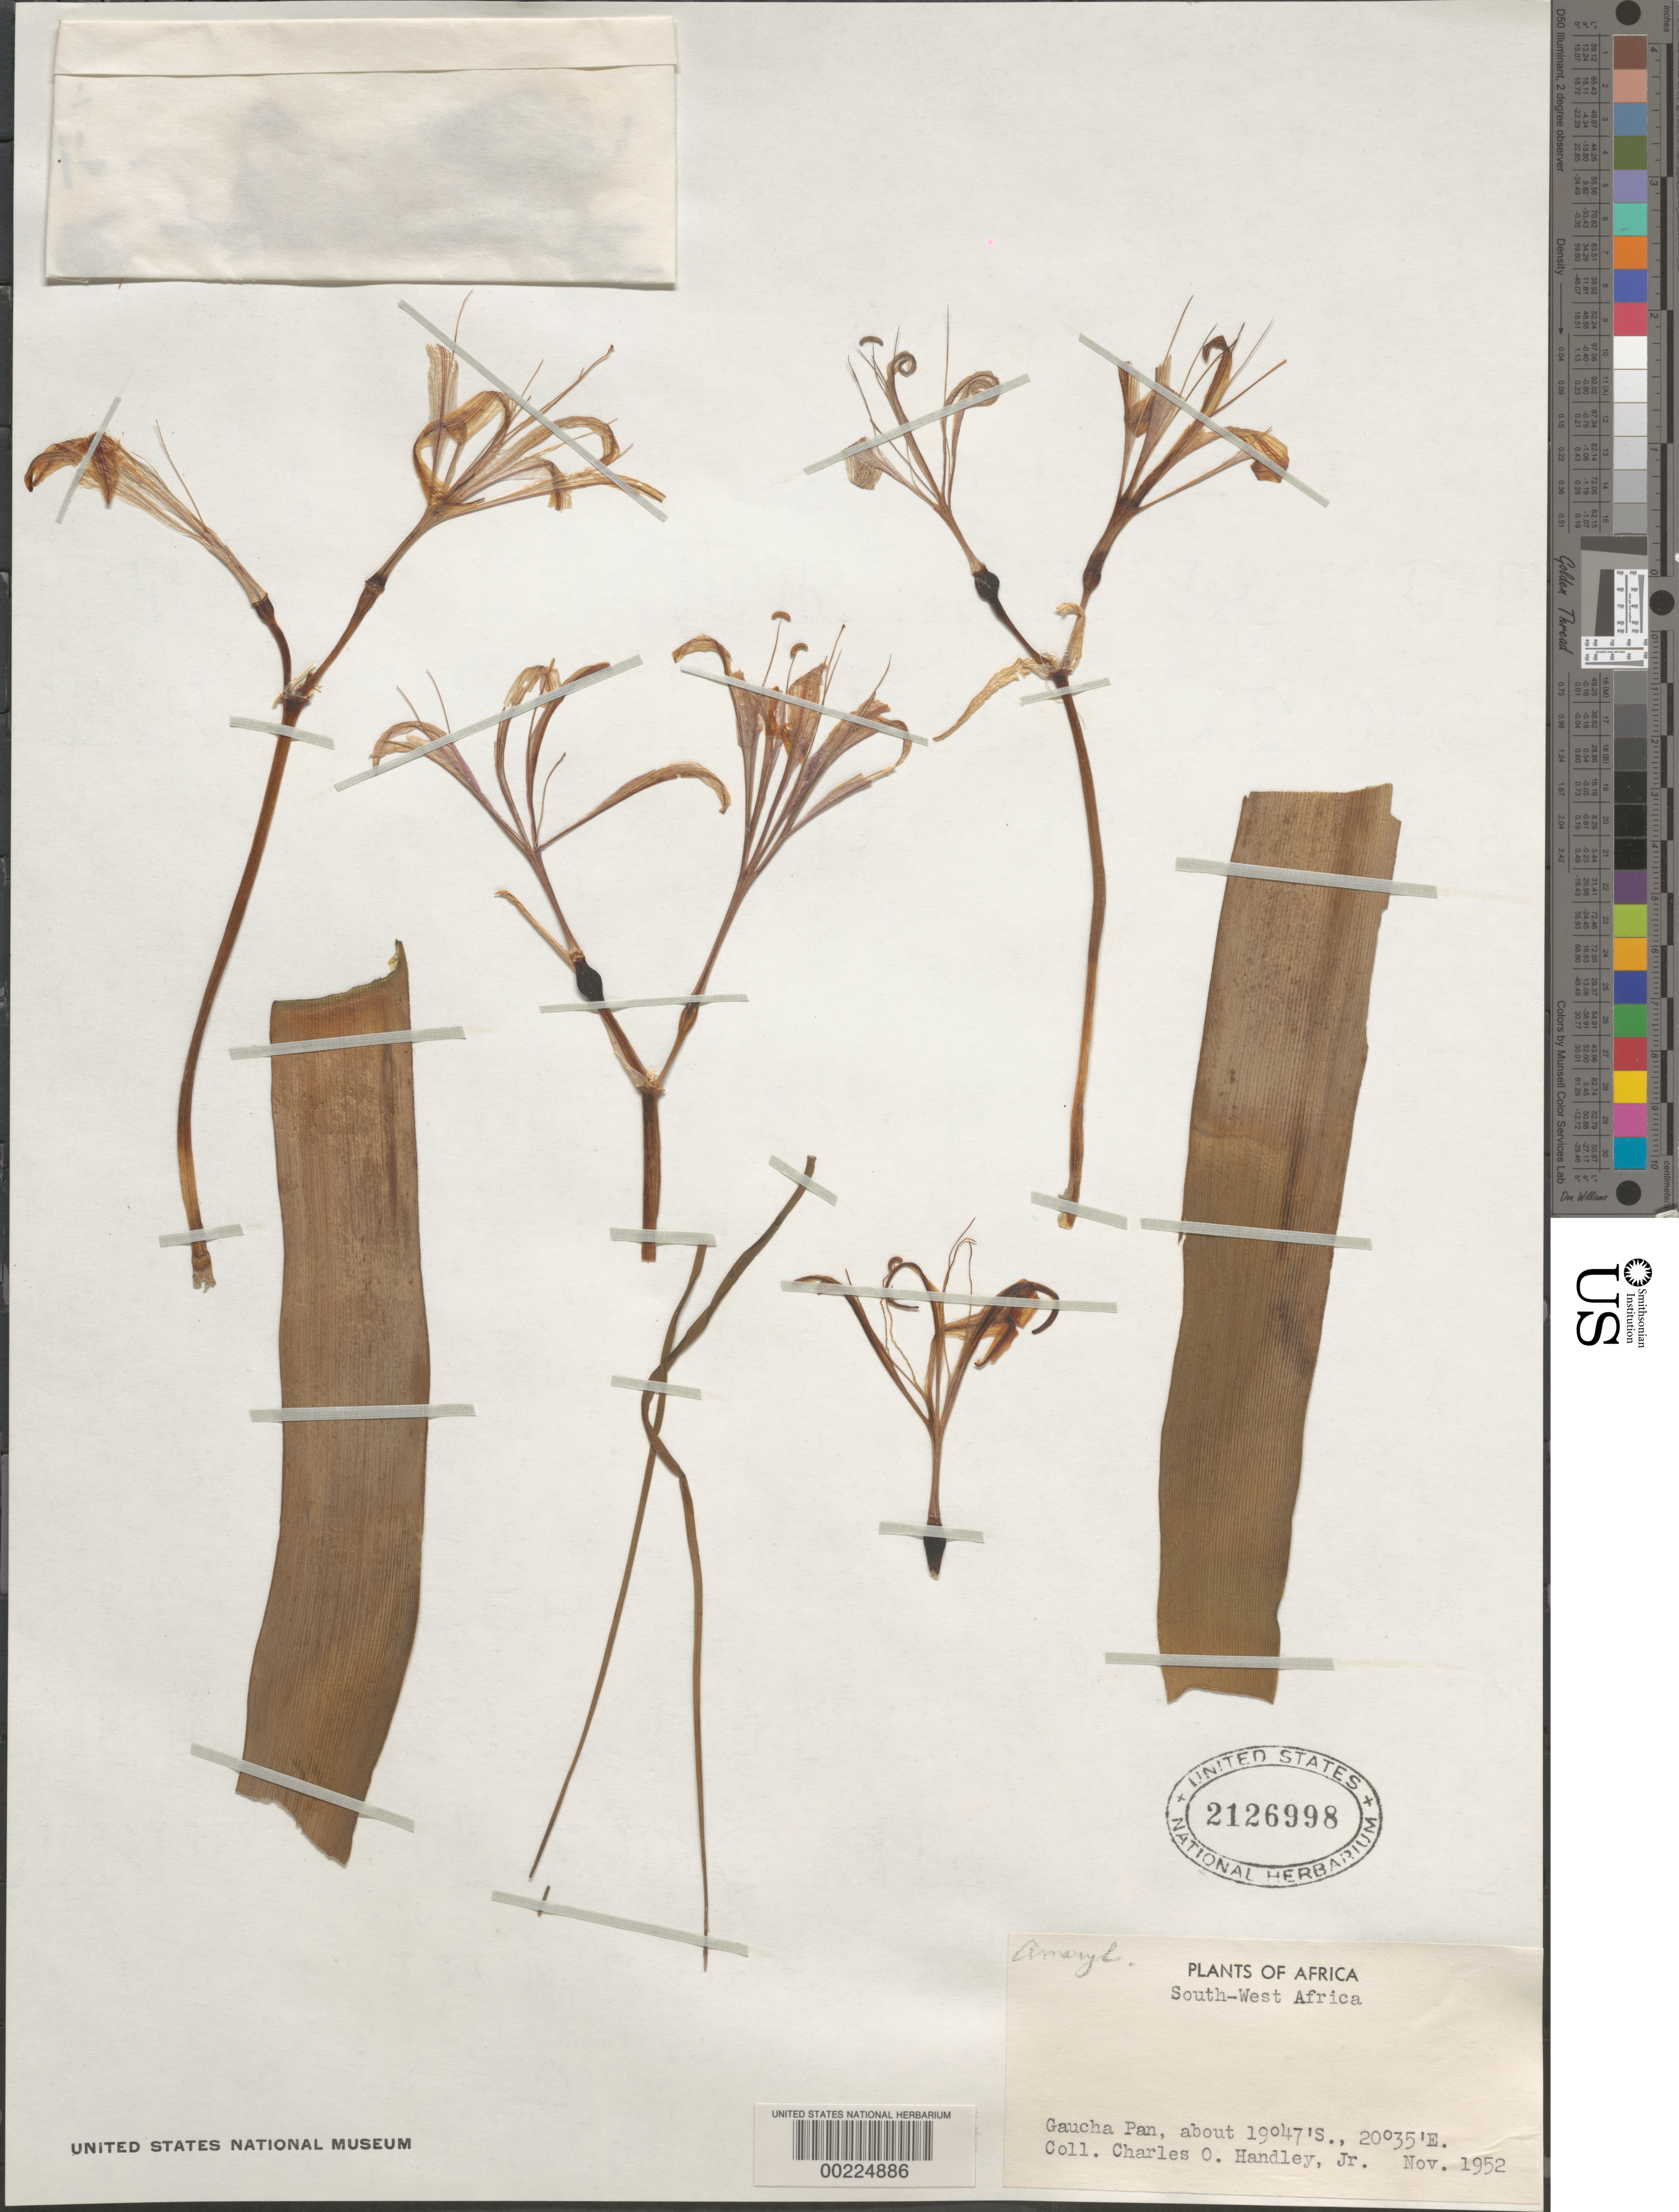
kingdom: Plantae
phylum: Tracheophyta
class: Liliopsida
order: Asparagales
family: Amaryllidaceae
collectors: C. Handley Jr.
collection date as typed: Nov 1952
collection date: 1952-11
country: Namibia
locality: Gaucha pan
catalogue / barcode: US 2126998